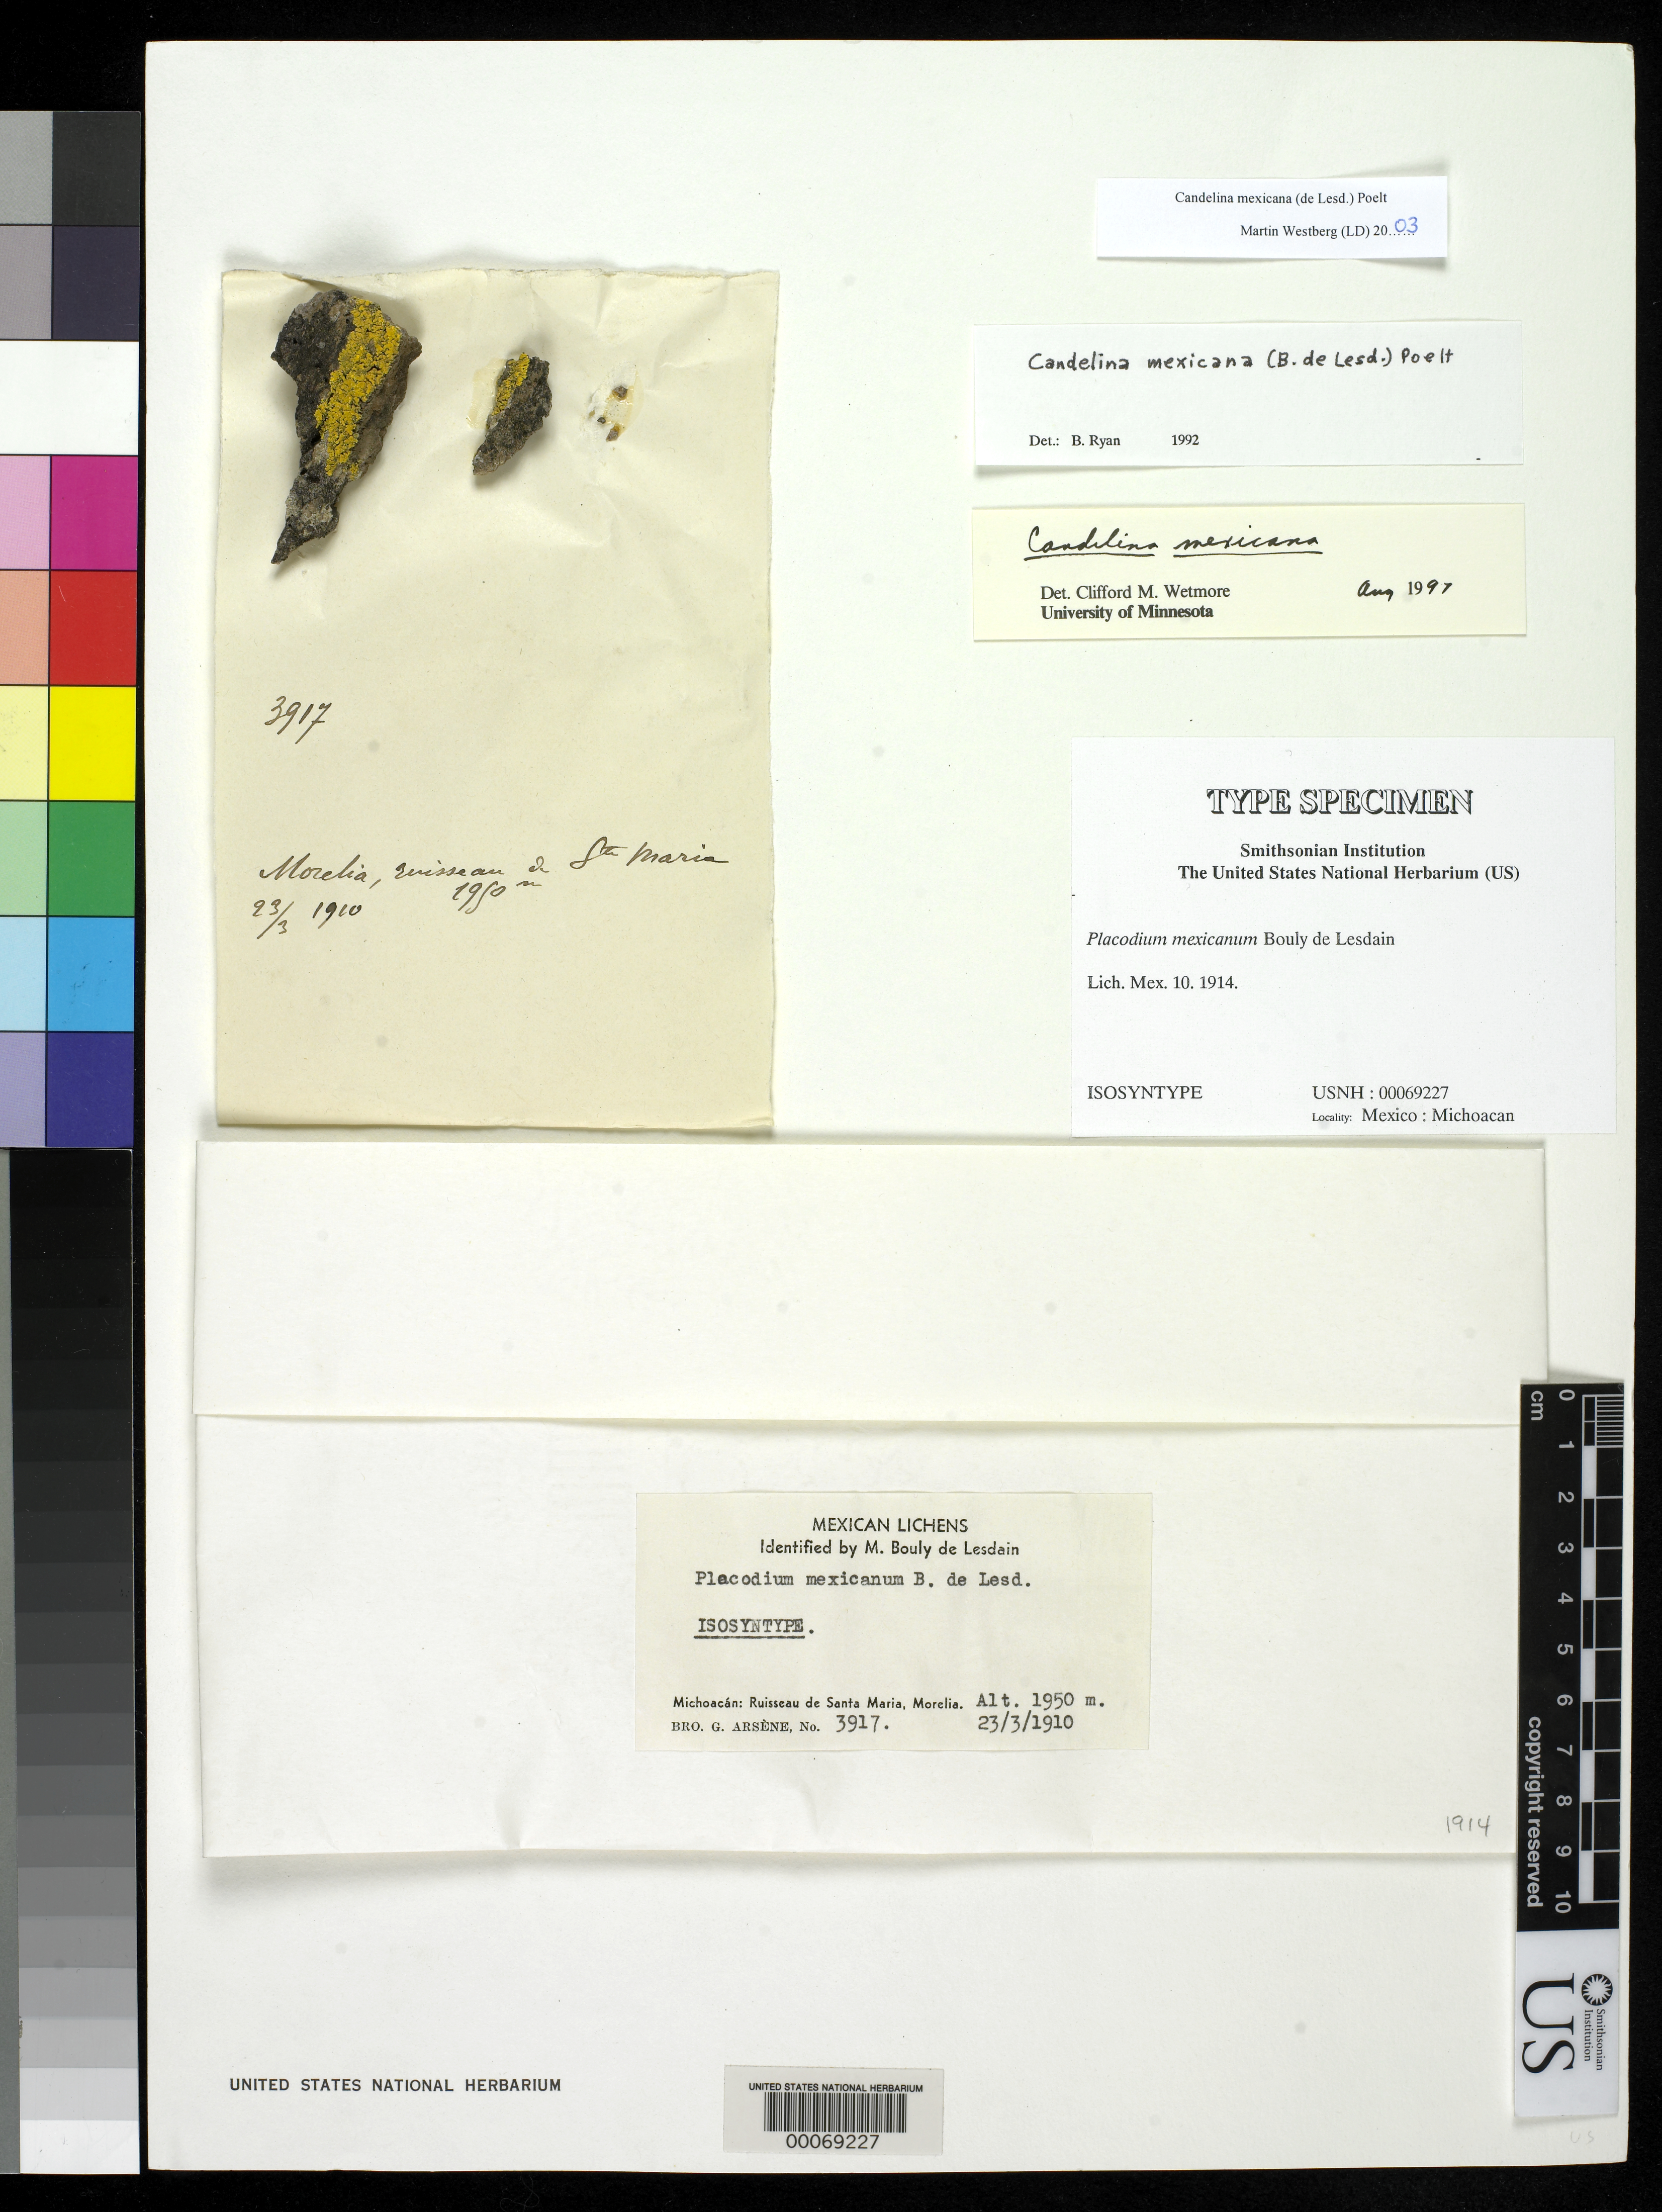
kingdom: Fungi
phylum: Ascomycota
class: Lecanoromycetes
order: Teloschistales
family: Teloschistaceae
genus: Placodium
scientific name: Placodium mexicanum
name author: B. de Lesd.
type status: Isosyntype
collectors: Bro. G. Arsène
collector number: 3917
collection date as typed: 23 Mar 1910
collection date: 1910-03-23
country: Mexico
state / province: Michoacán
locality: Ruisseau de Santa Maria, Morelia. [Brook of Santa Maria, Morelia.]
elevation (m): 1950